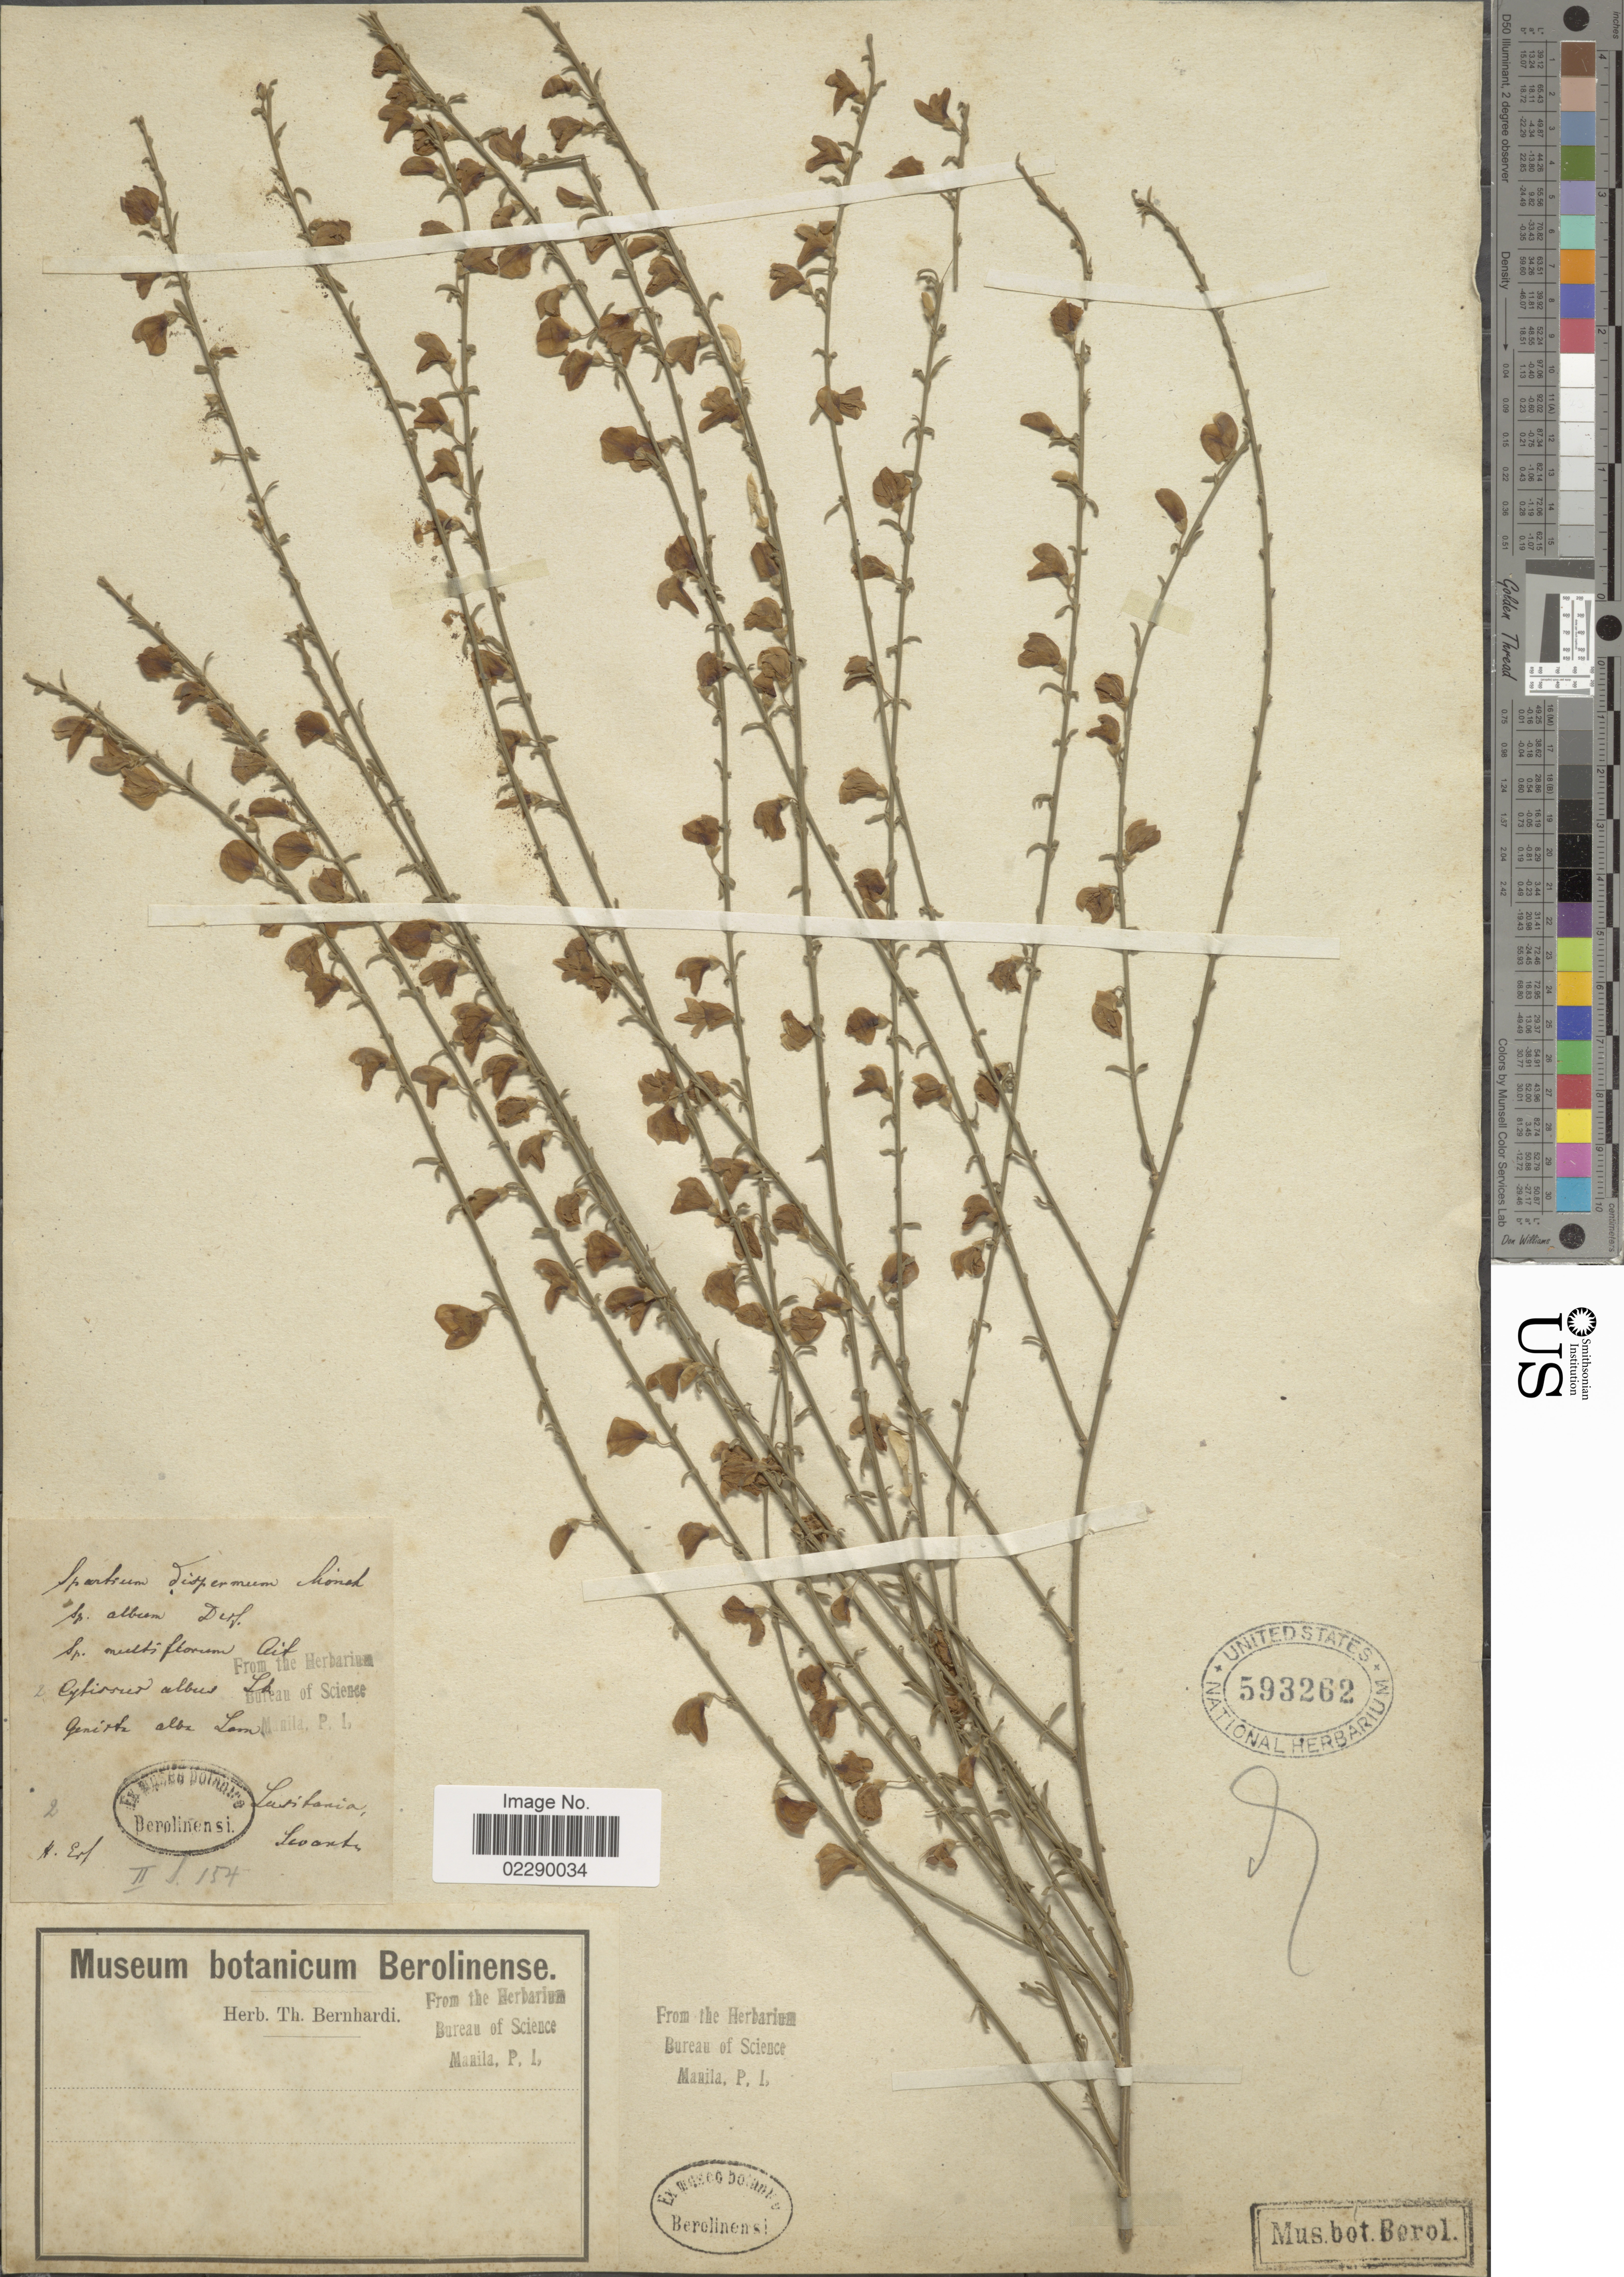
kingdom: Plantae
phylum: Tracheophyta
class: Magnoliopsida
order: Fabales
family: Fabaceae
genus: Spartium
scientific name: Spartium dispermum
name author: Willd.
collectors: ex herb. Bernhardi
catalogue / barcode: US 593262